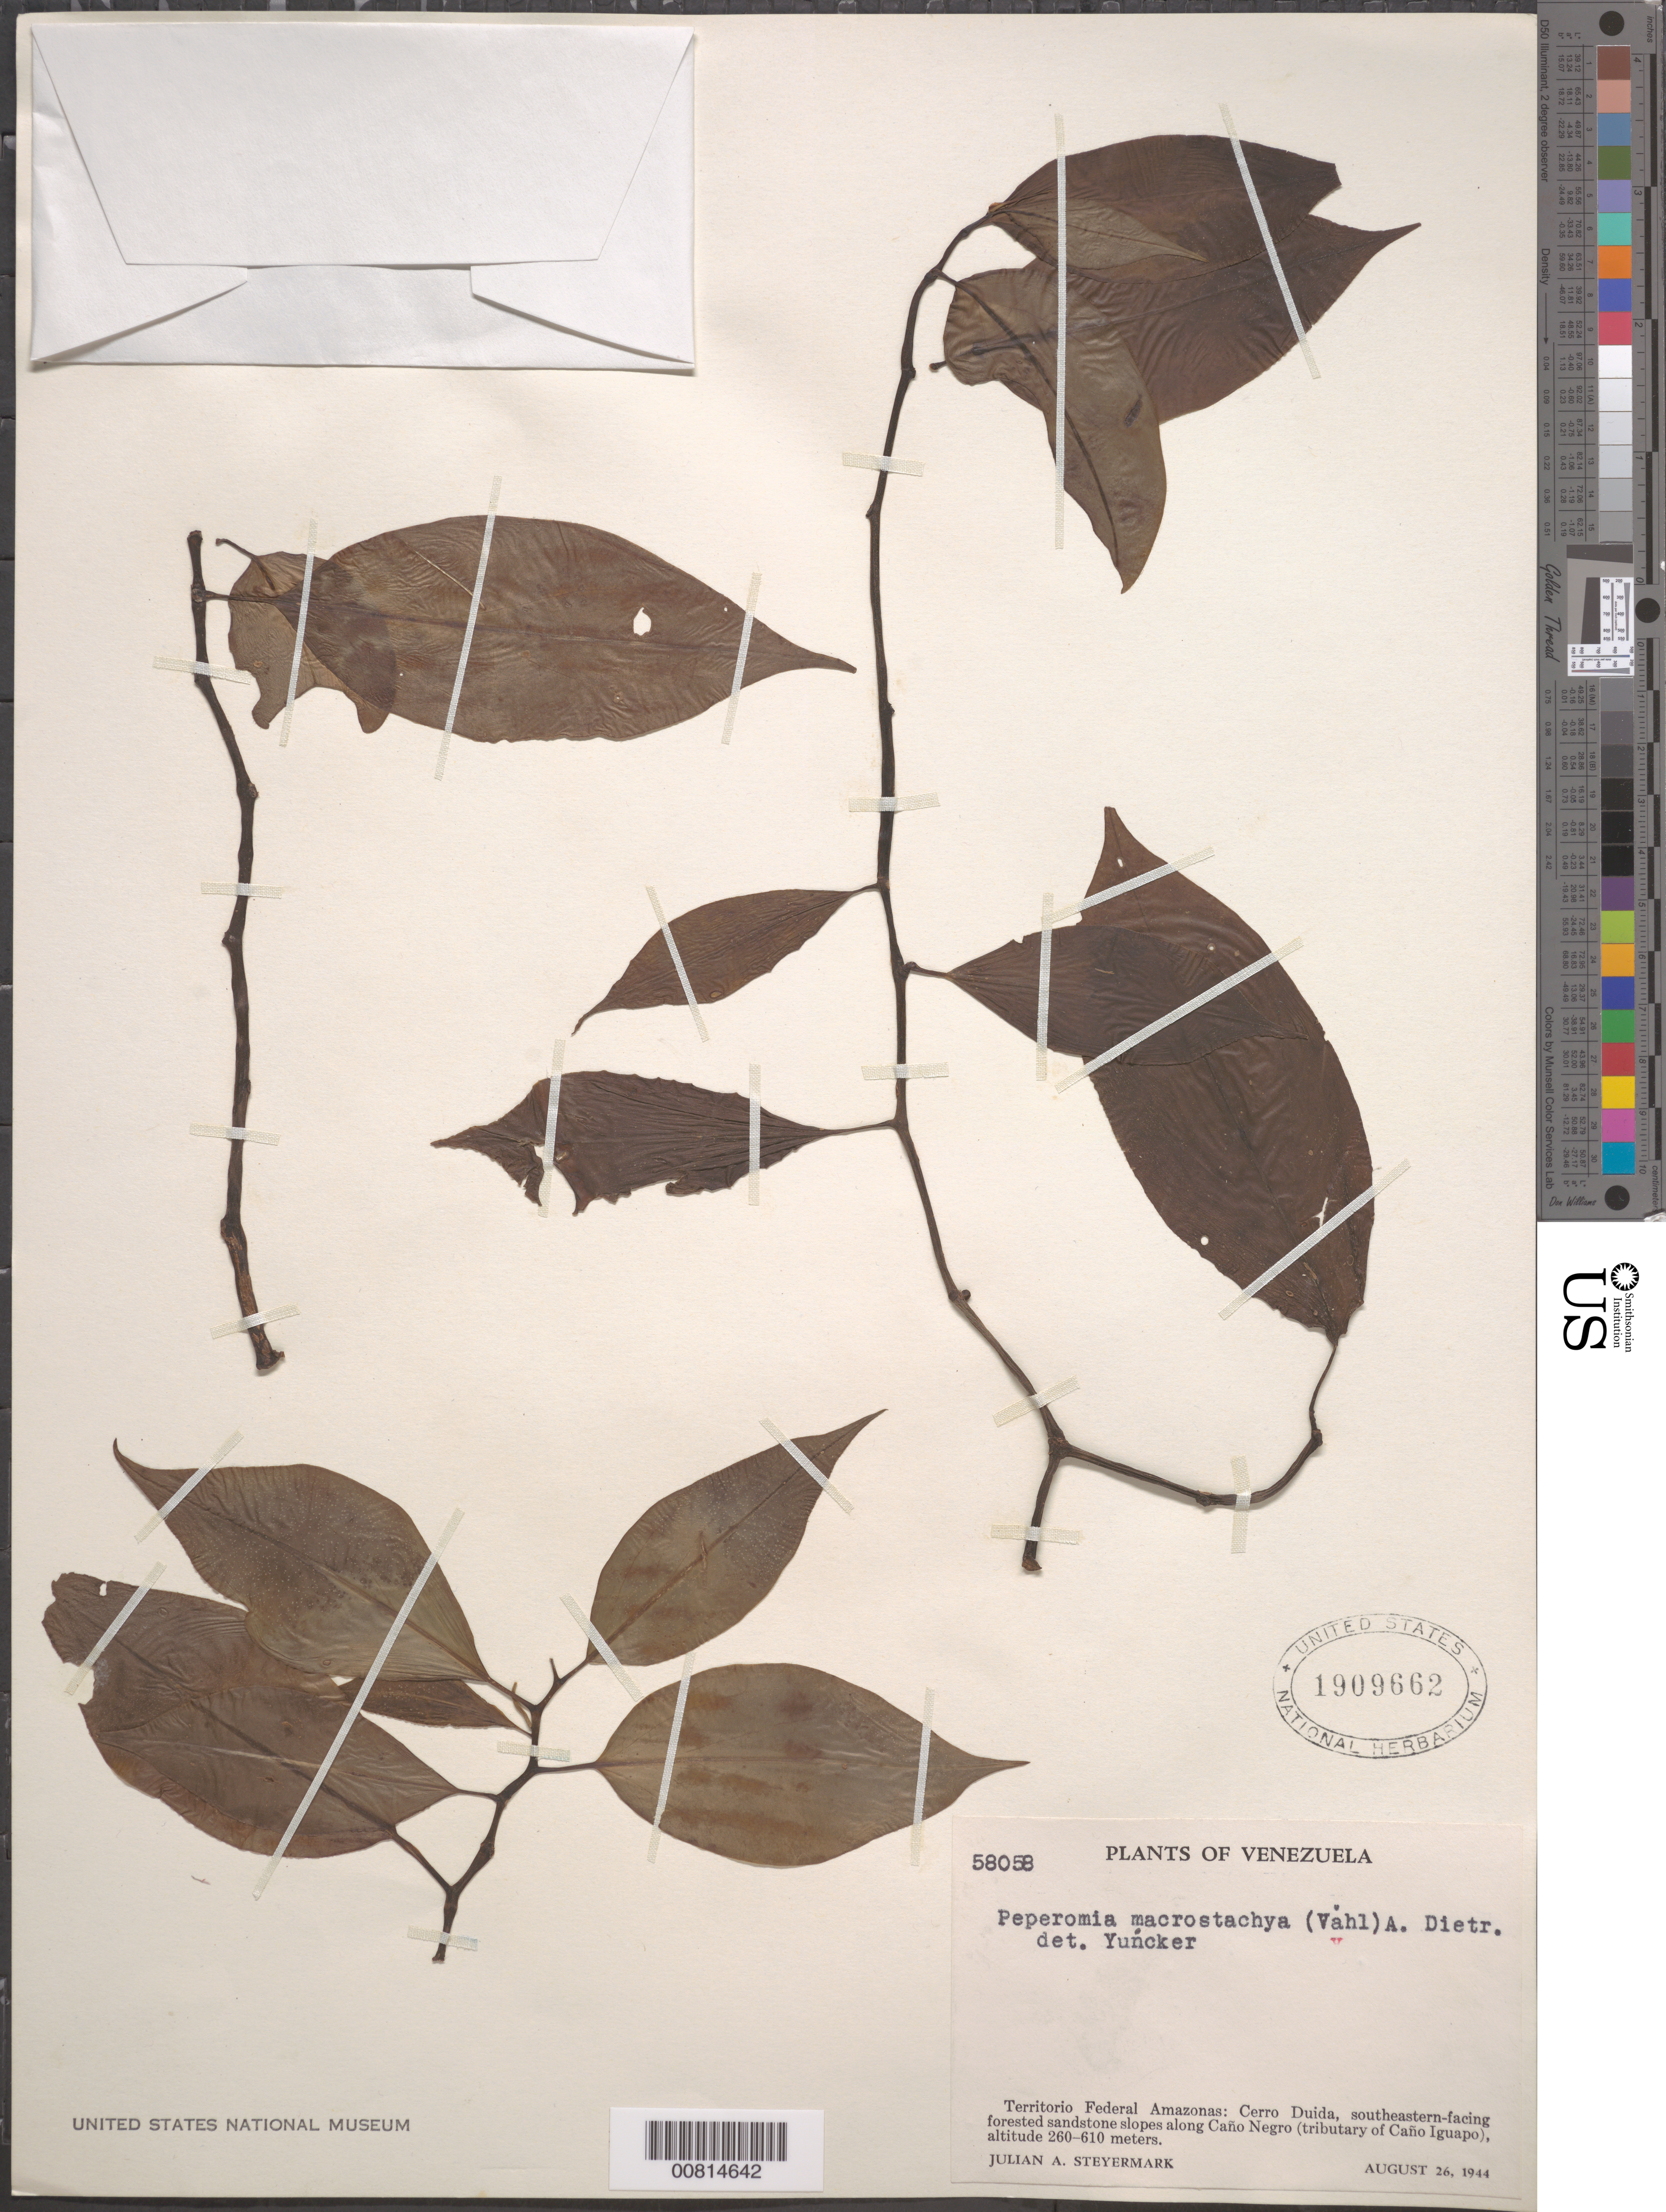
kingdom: Plantae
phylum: Tracheophyta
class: Magnoliopsida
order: Piperales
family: Piperaceae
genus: Peperomia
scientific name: Peperomia macrostachya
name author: (Vahl) A. Dietr.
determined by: Yuncker, T. G.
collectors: J. Steyermark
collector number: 58058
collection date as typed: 26-Aug-44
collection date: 1944-08-26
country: Venezuela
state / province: Amazonas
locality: Cerro Duida, southeastern-facing slopes along Caño Negro (tributary of Caño Iguapo)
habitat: SE-facing forested sandstone slopes along cano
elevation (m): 260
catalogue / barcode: US 1909662